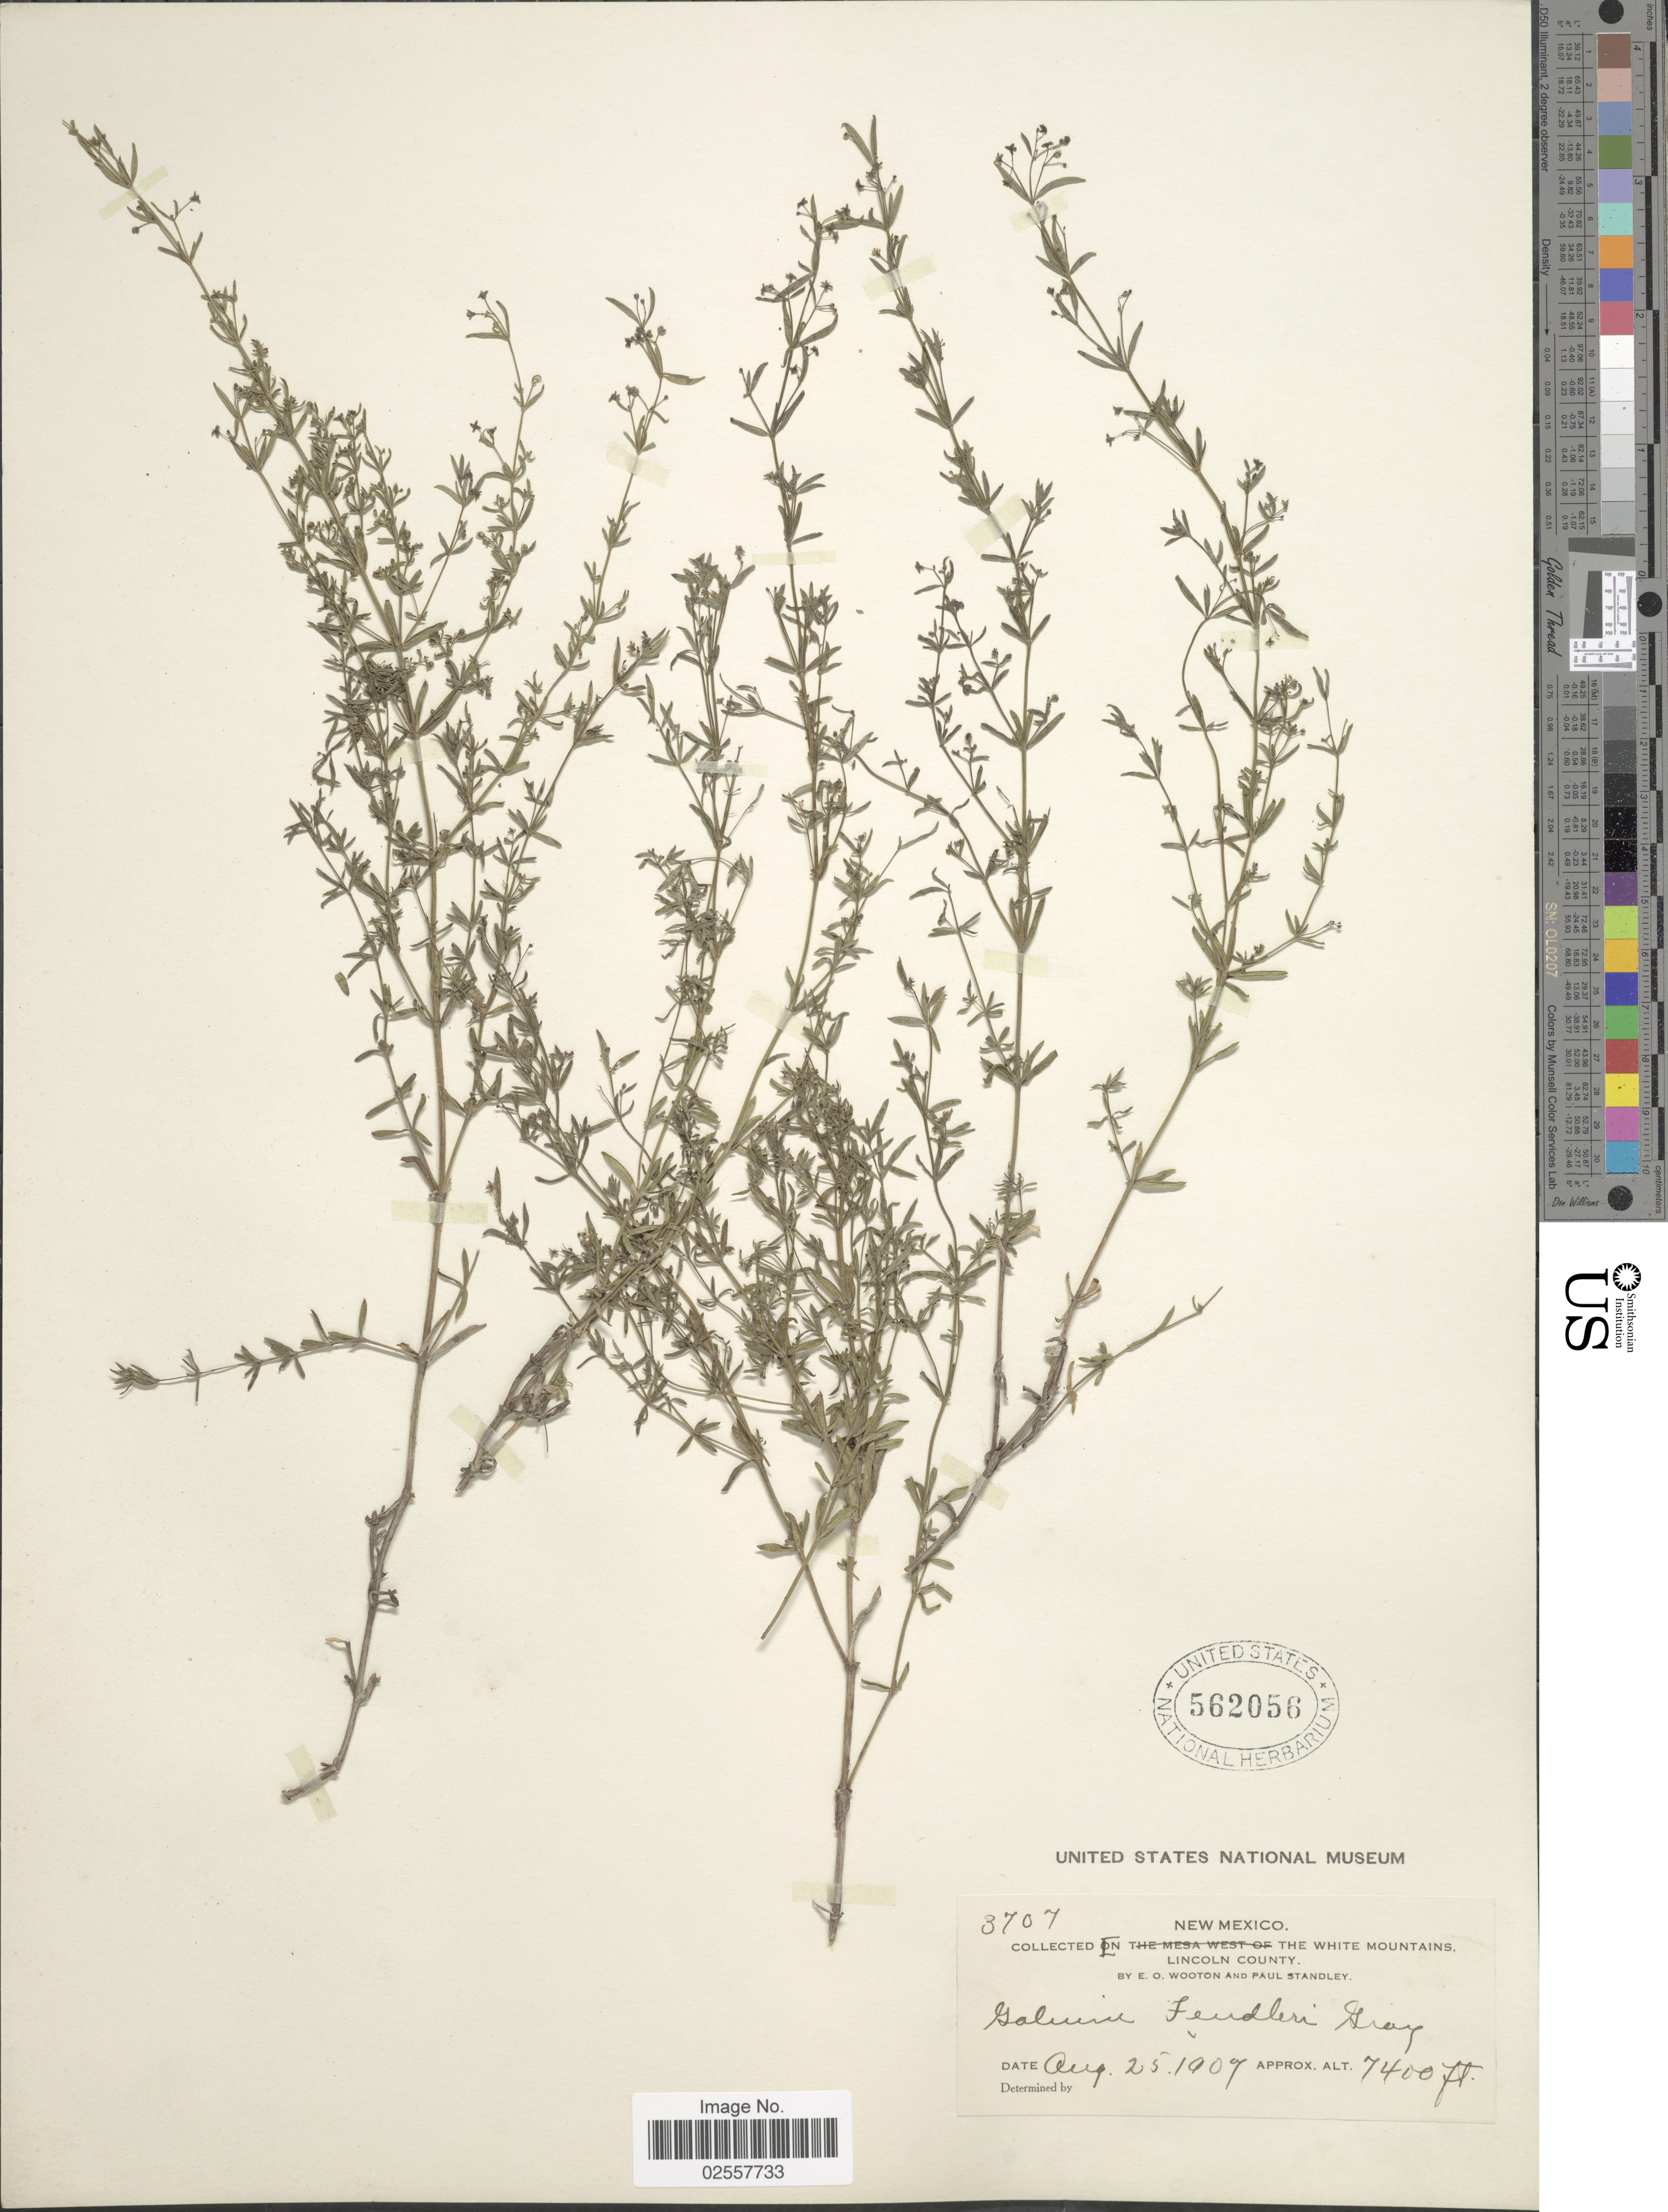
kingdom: Plantae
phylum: Tracheophyta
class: Magnoliopsida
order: Gentianales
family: Rubiaceae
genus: Galium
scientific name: Galium fendleri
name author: A. Gray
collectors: E. O. Wooton & P. C. Standley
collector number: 3707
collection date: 1907-08-25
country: United States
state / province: New Mexico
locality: White Mountains, Lincoln County.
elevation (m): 2256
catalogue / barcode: US 562056